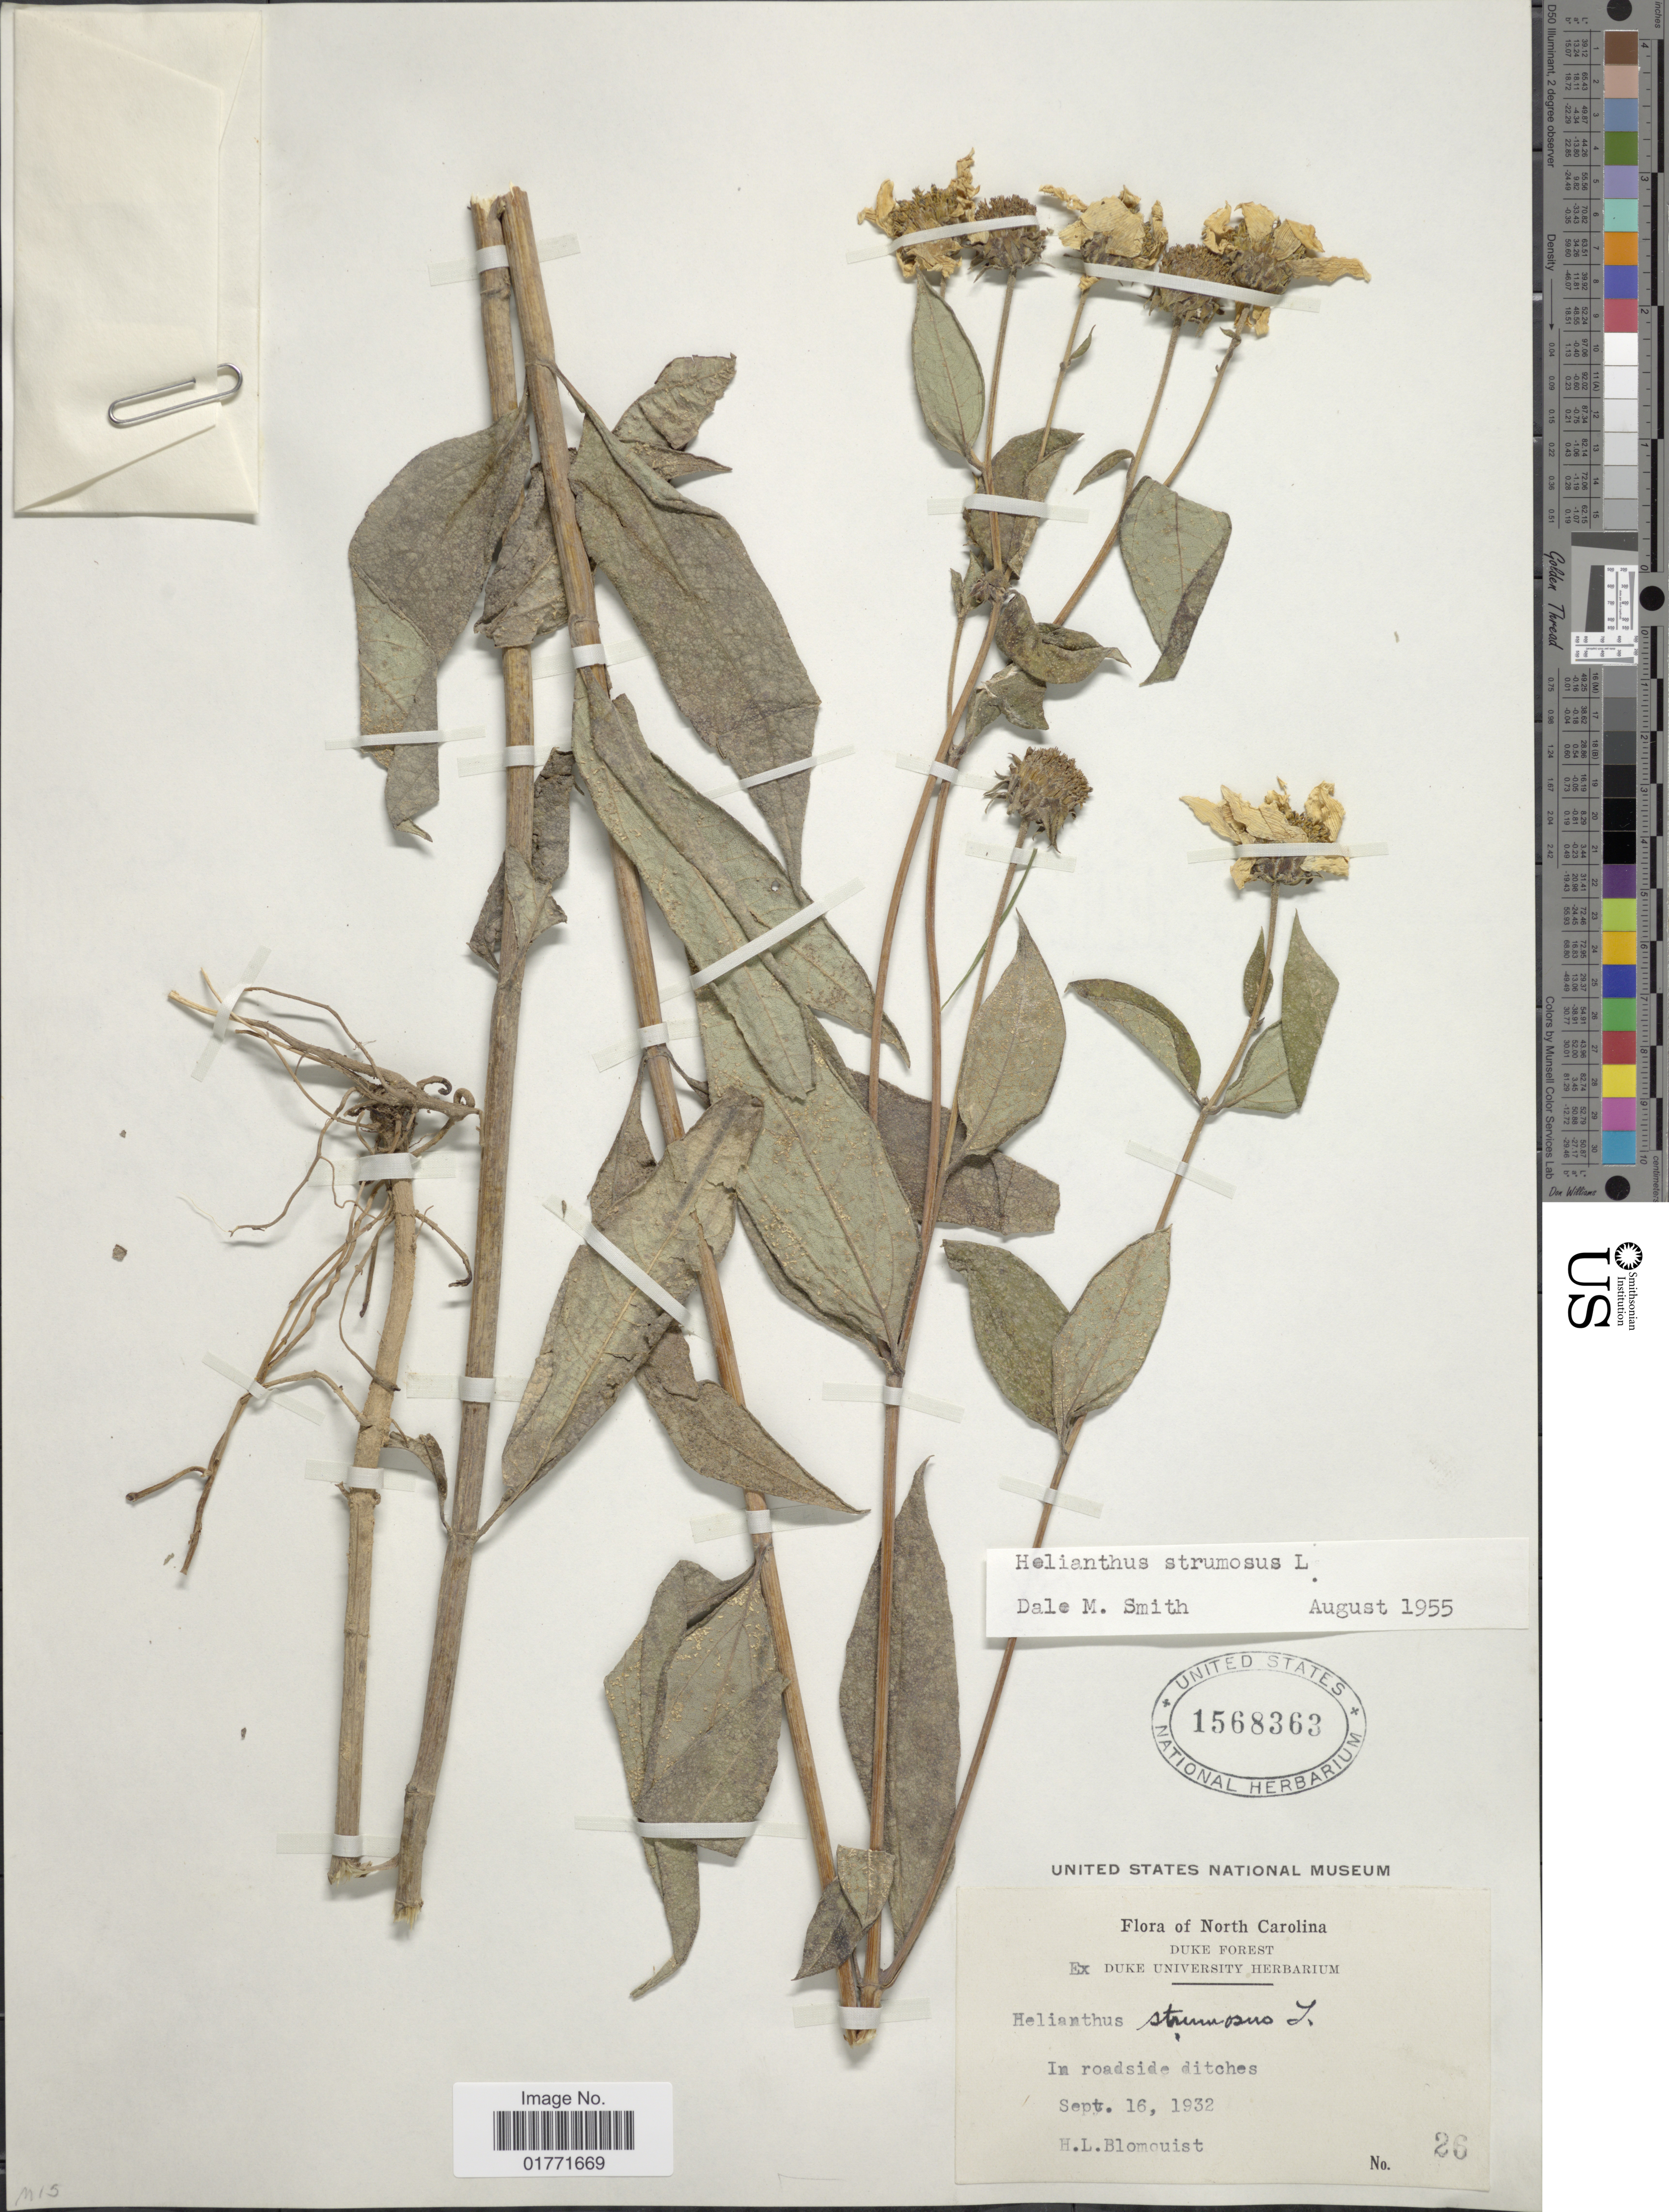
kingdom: Plantae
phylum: Tracheophyta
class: Magnoliopsida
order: Asterales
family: Asteraceae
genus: Helianthus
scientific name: Helianthus strumosus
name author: L.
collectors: H. Blomquist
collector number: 26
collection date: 1932-09-16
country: United States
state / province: North Carolina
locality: North Carolina. In roadside ditches.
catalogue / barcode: US 1568363